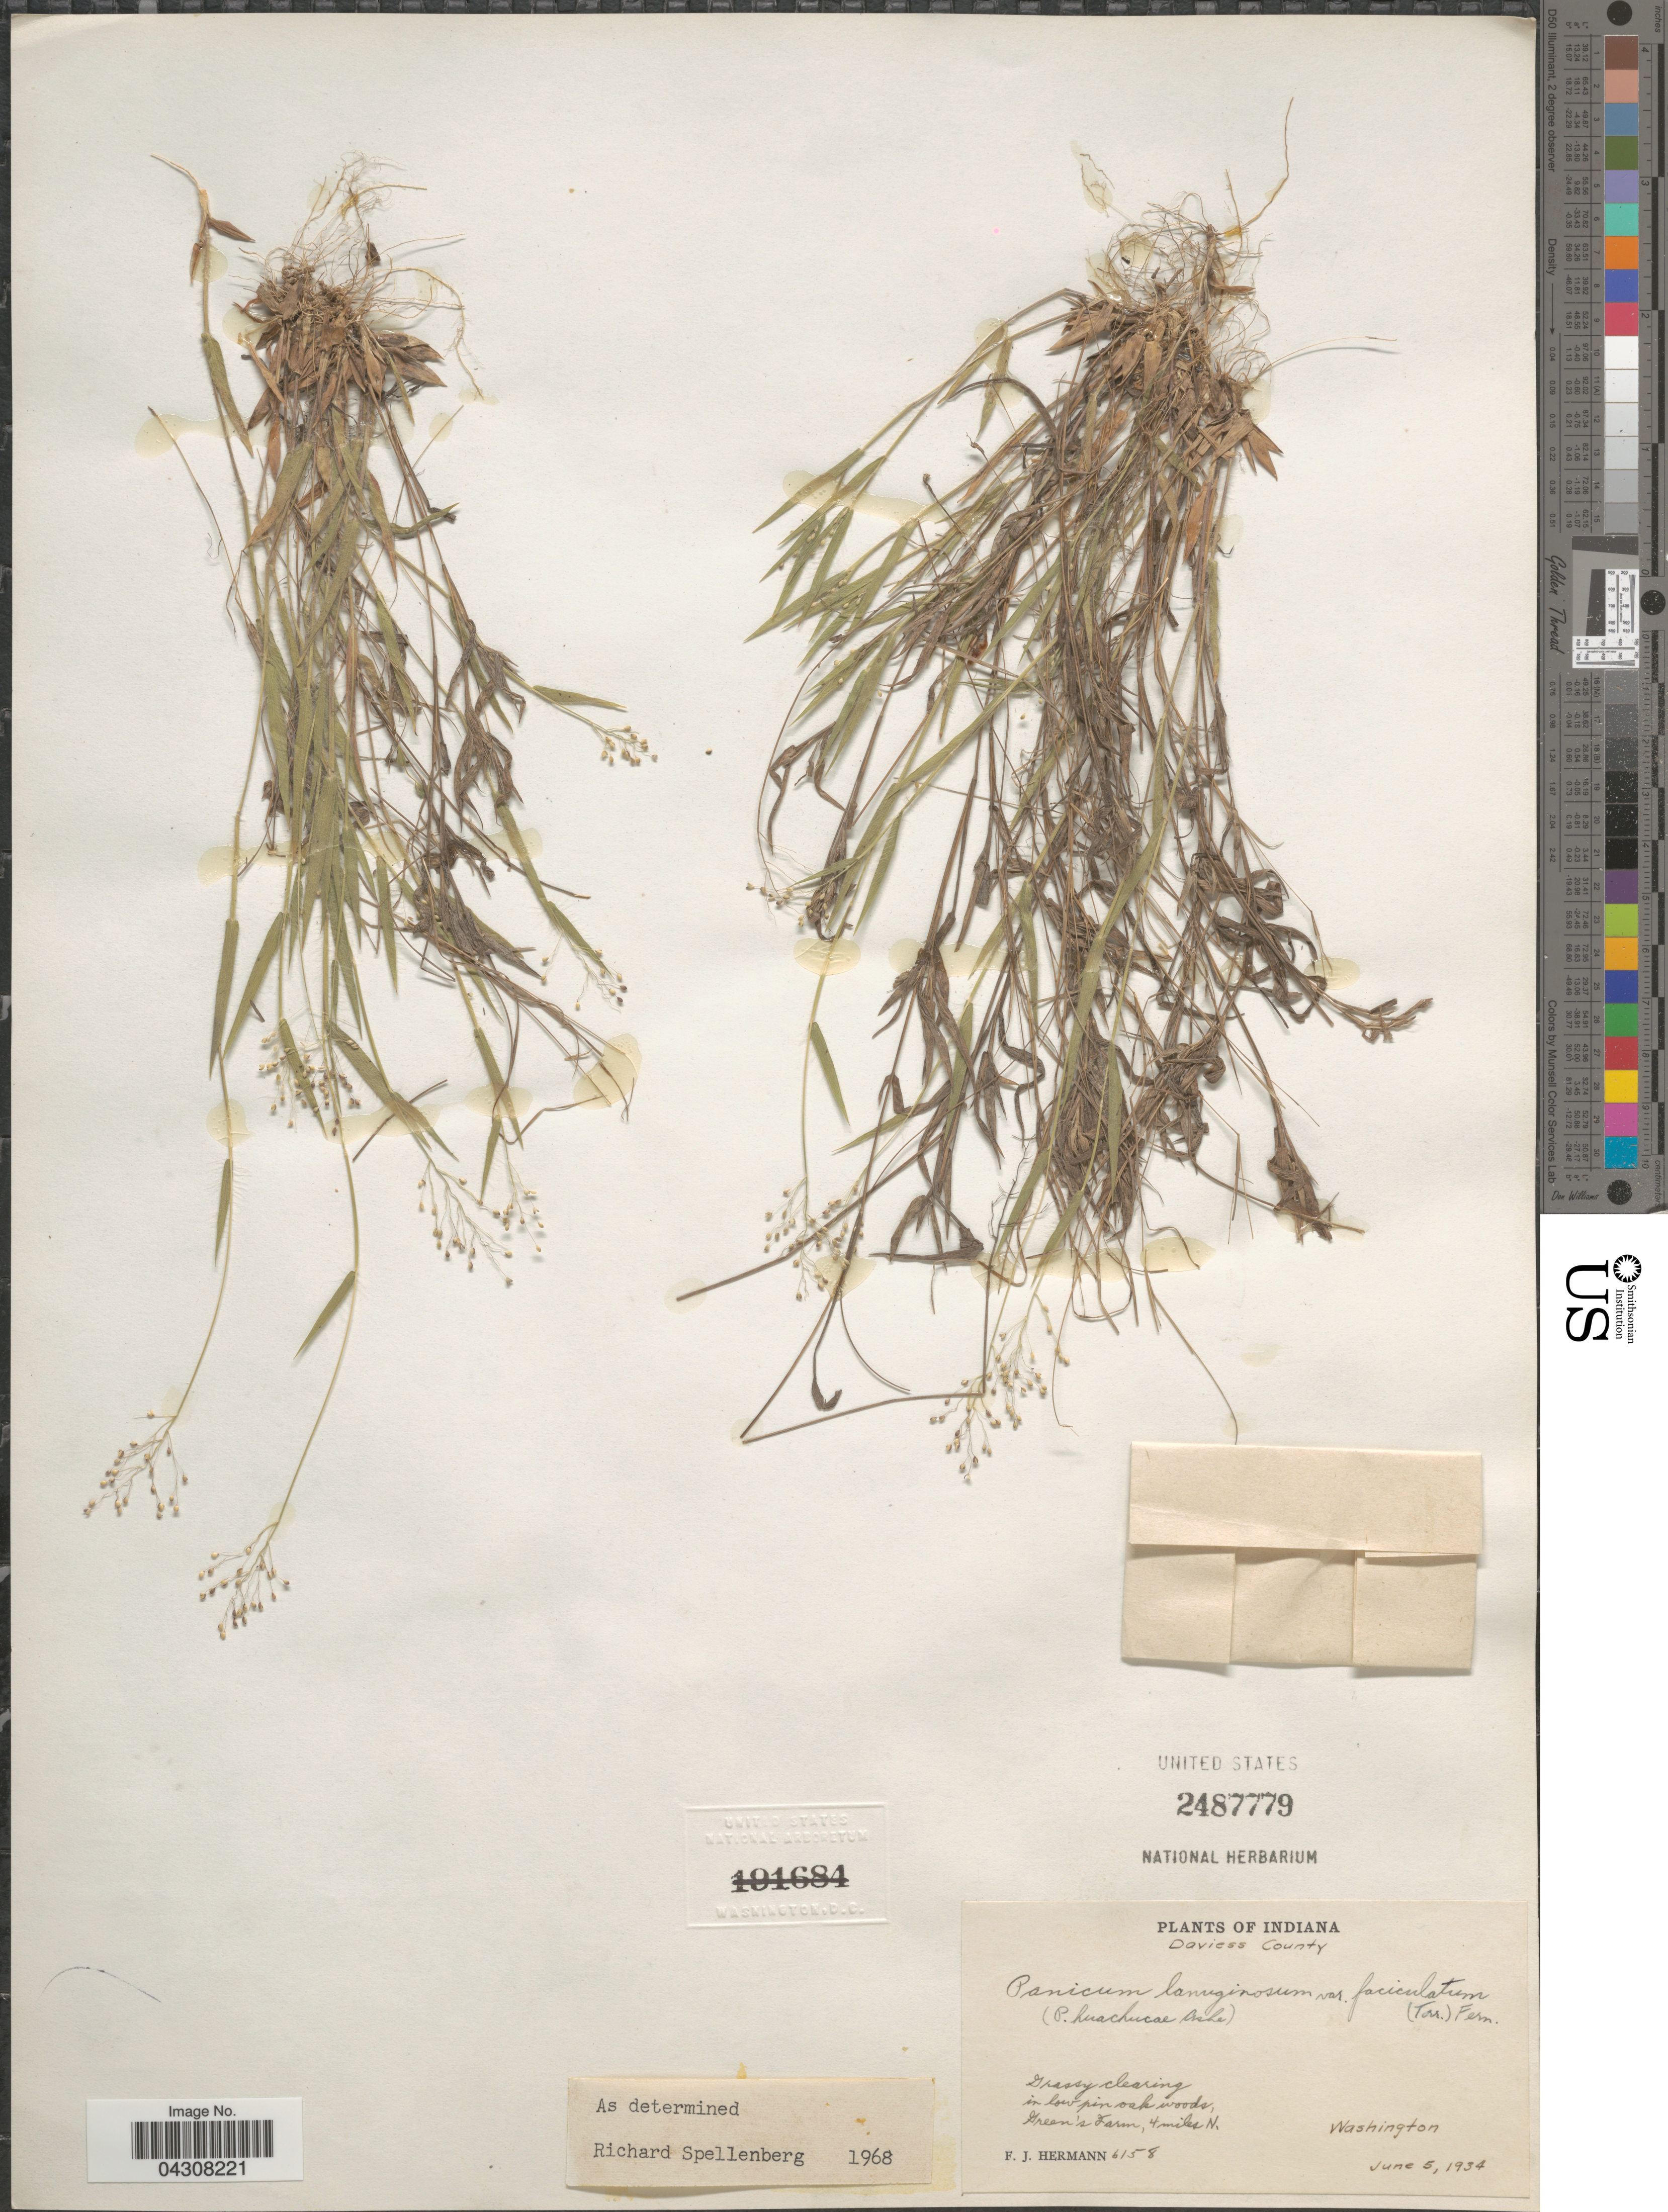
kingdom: Plantae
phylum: Tracheophyta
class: Liliopsida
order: Poales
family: Poaceae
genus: Dichanthelium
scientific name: Dichanthelium acuminatum var. acuminatum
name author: (Sw.) Gould & C.A. Clark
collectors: F. J. Hermann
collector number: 6158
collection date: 1934-06-05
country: United States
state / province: Indiana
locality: Daviess County. Grassy clearing in low pine oak woods, Green's Farm, 4 miles N. Washington.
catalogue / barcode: US 2487779